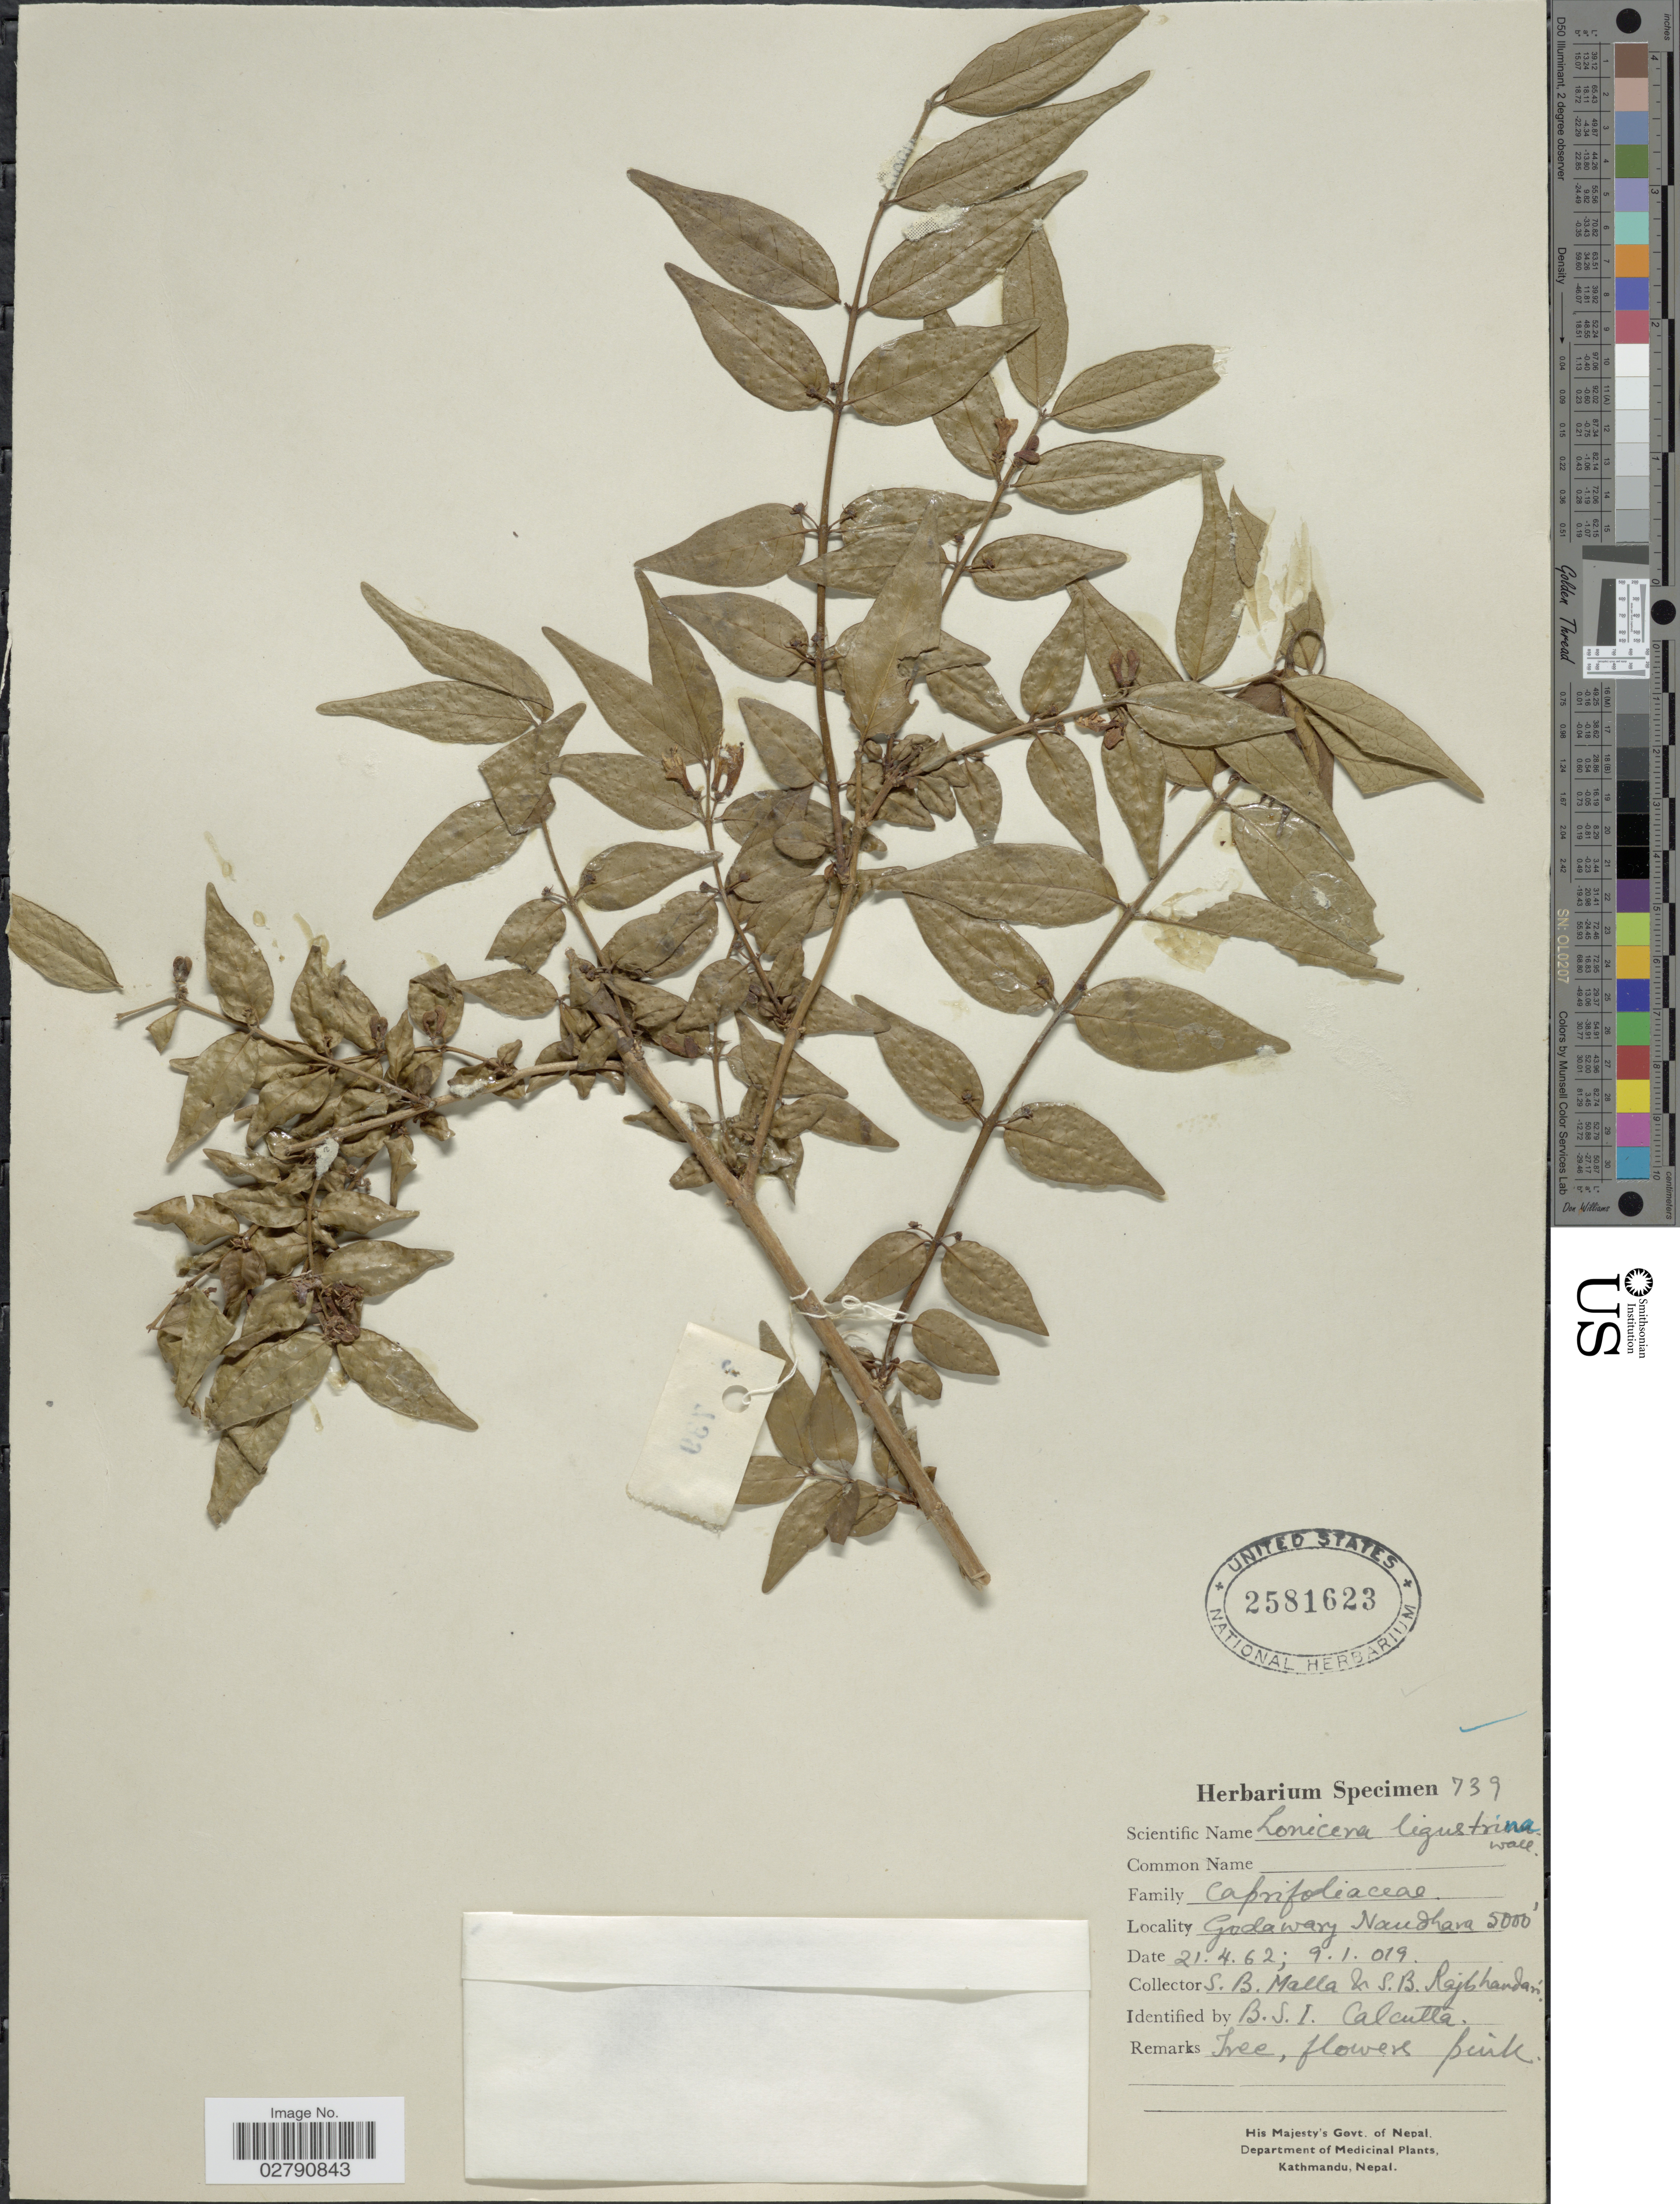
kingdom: Plantae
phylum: Tracheophyta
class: Magnoliopsida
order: Dipsacales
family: Caprifoliaceae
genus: Lonicera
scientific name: Lonicera ligustrina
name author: Wall.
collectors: S. Malla & S. Rajbhaudari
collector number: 739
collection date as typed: Transcribed d/m/y: 21/4/62 to 9/1/19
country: Nepal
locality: Godawari Naudhara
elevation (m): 1524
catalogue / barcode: US 2581623